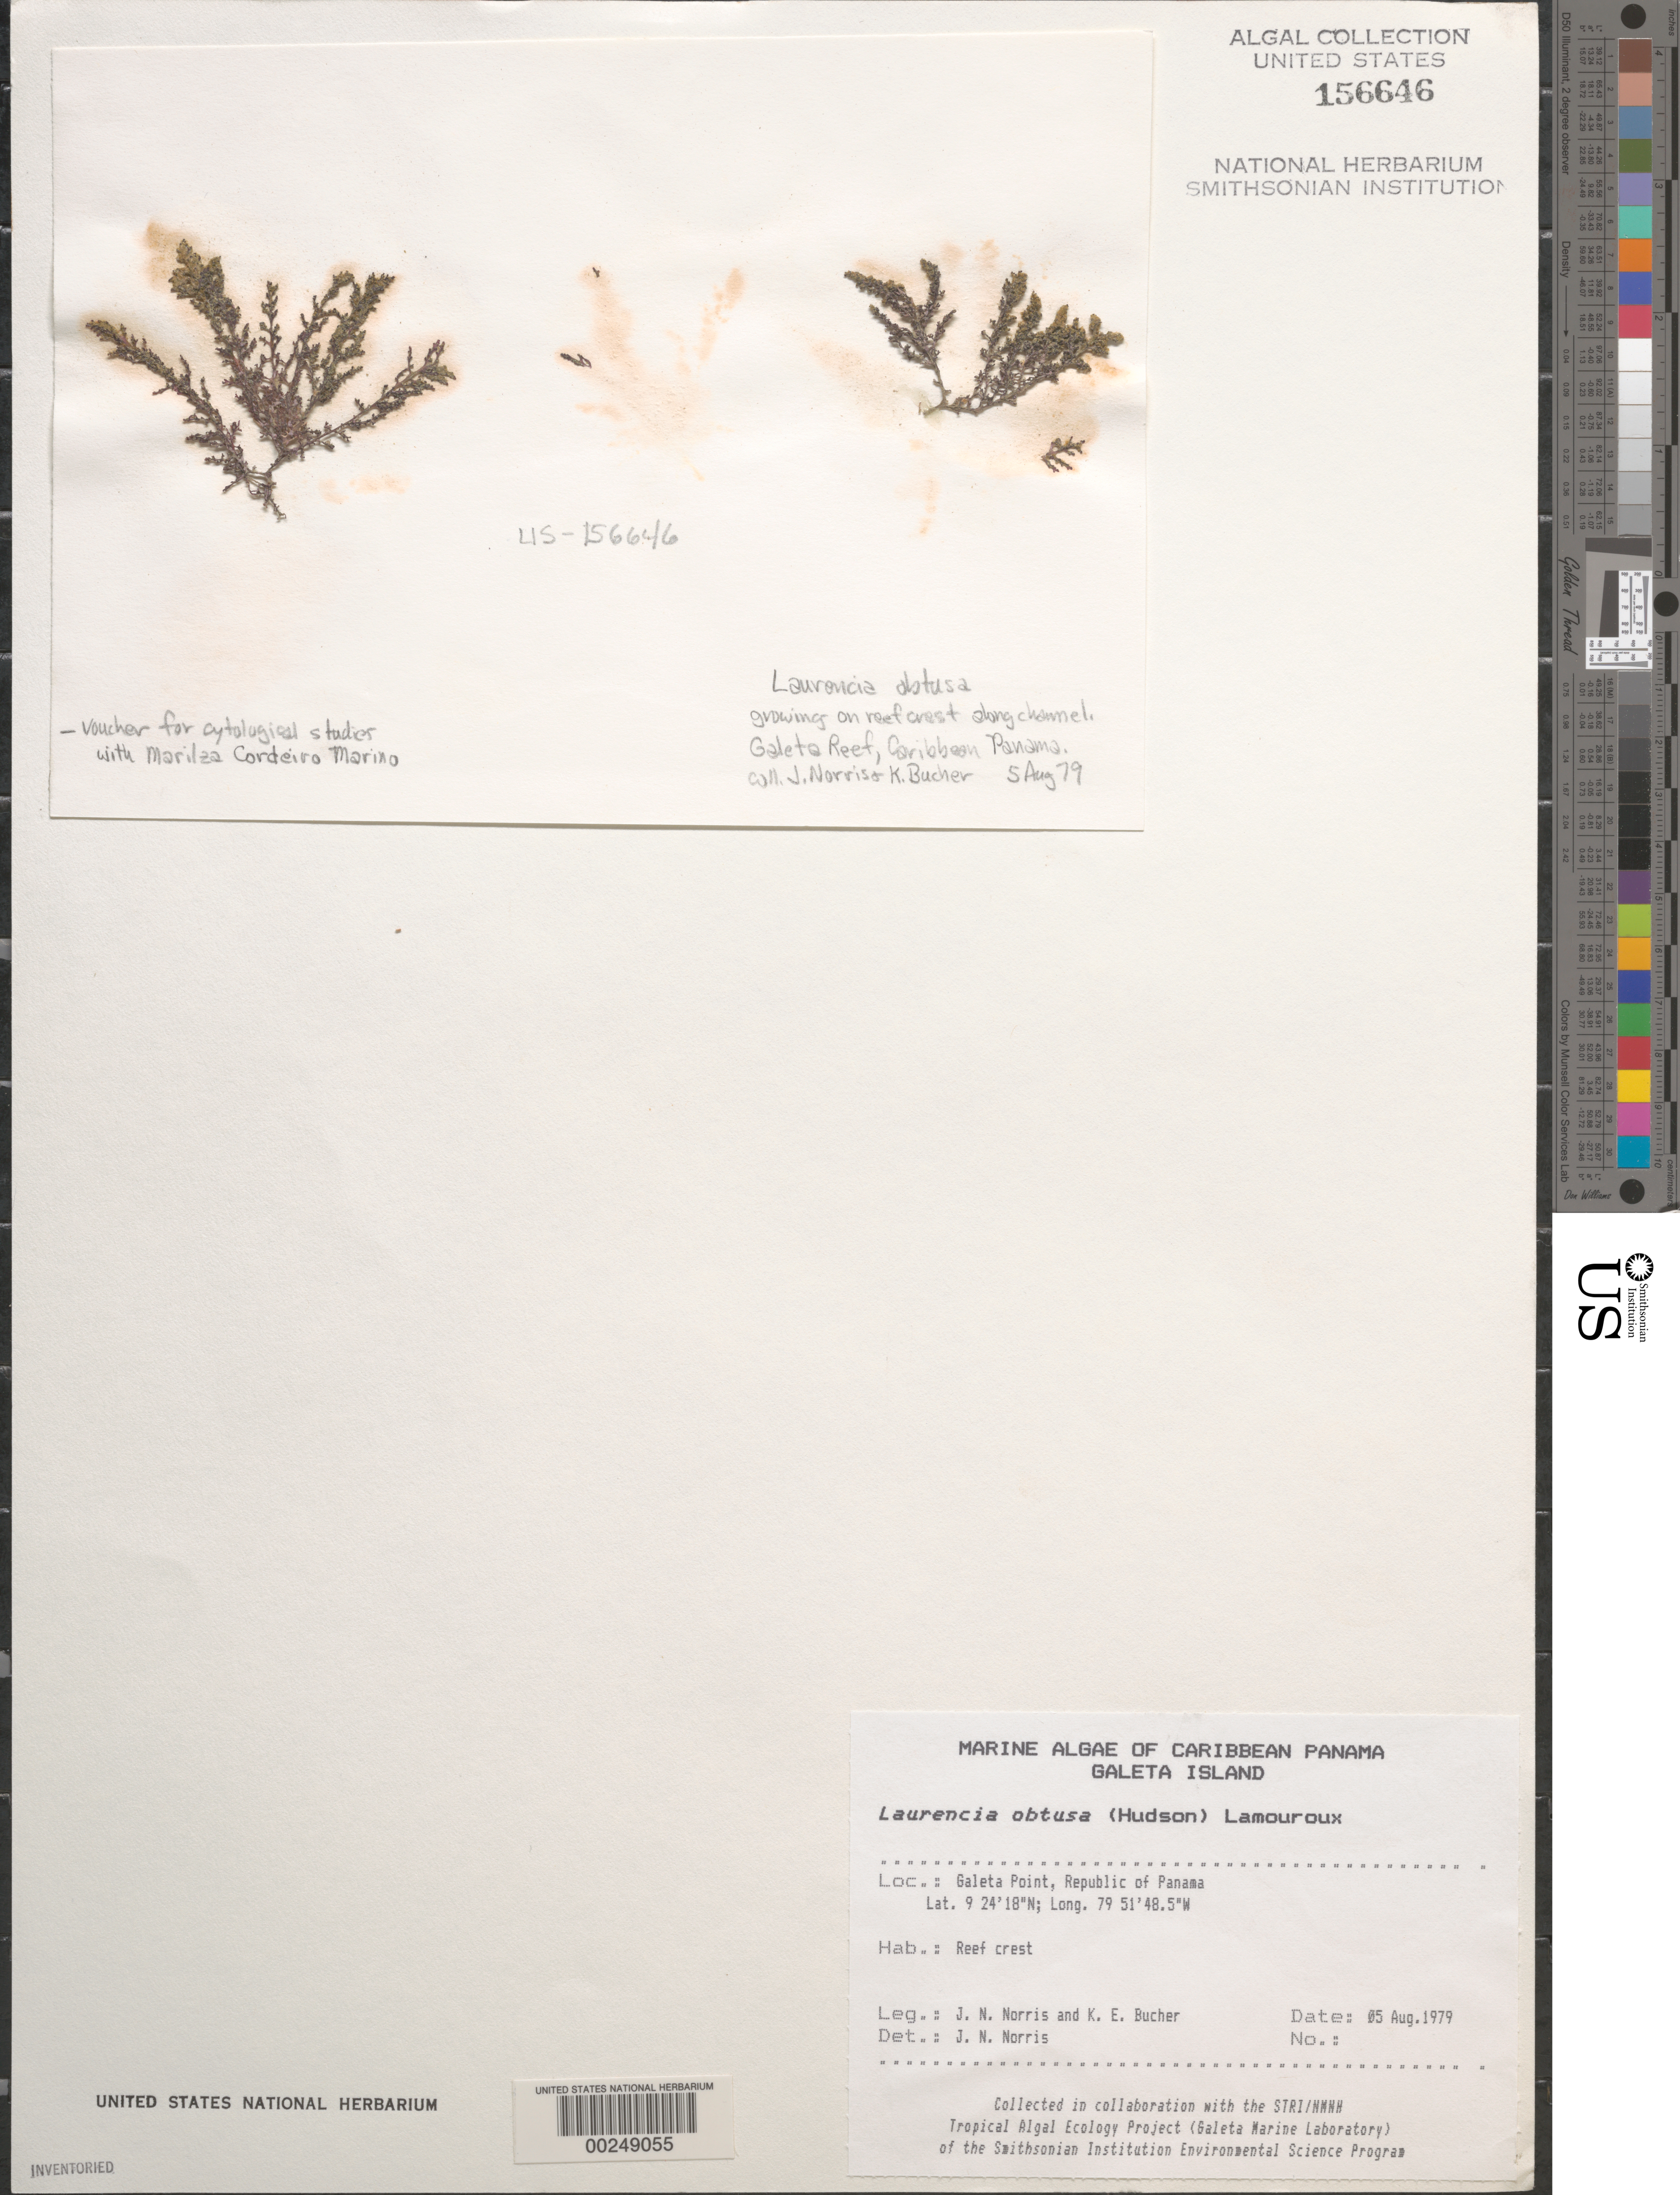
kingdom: Plantae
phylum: Rhodophyta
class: Florideophyceae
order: Ceramiales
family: Rhodomelaceae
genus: Laurencia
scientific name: Laurencia obtusa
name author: (Huds.) J.V.Lamouroux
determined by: Norris, James N.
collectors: J. N. Norris & K. E. Bucher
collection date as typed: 05 Aug 1979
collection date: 1979-08-05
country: Panama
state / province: Colón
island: Galeta Island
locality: Galeta Point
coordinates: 9 24' 18" N, 79 51' 48.5" W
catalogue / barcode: US 156646